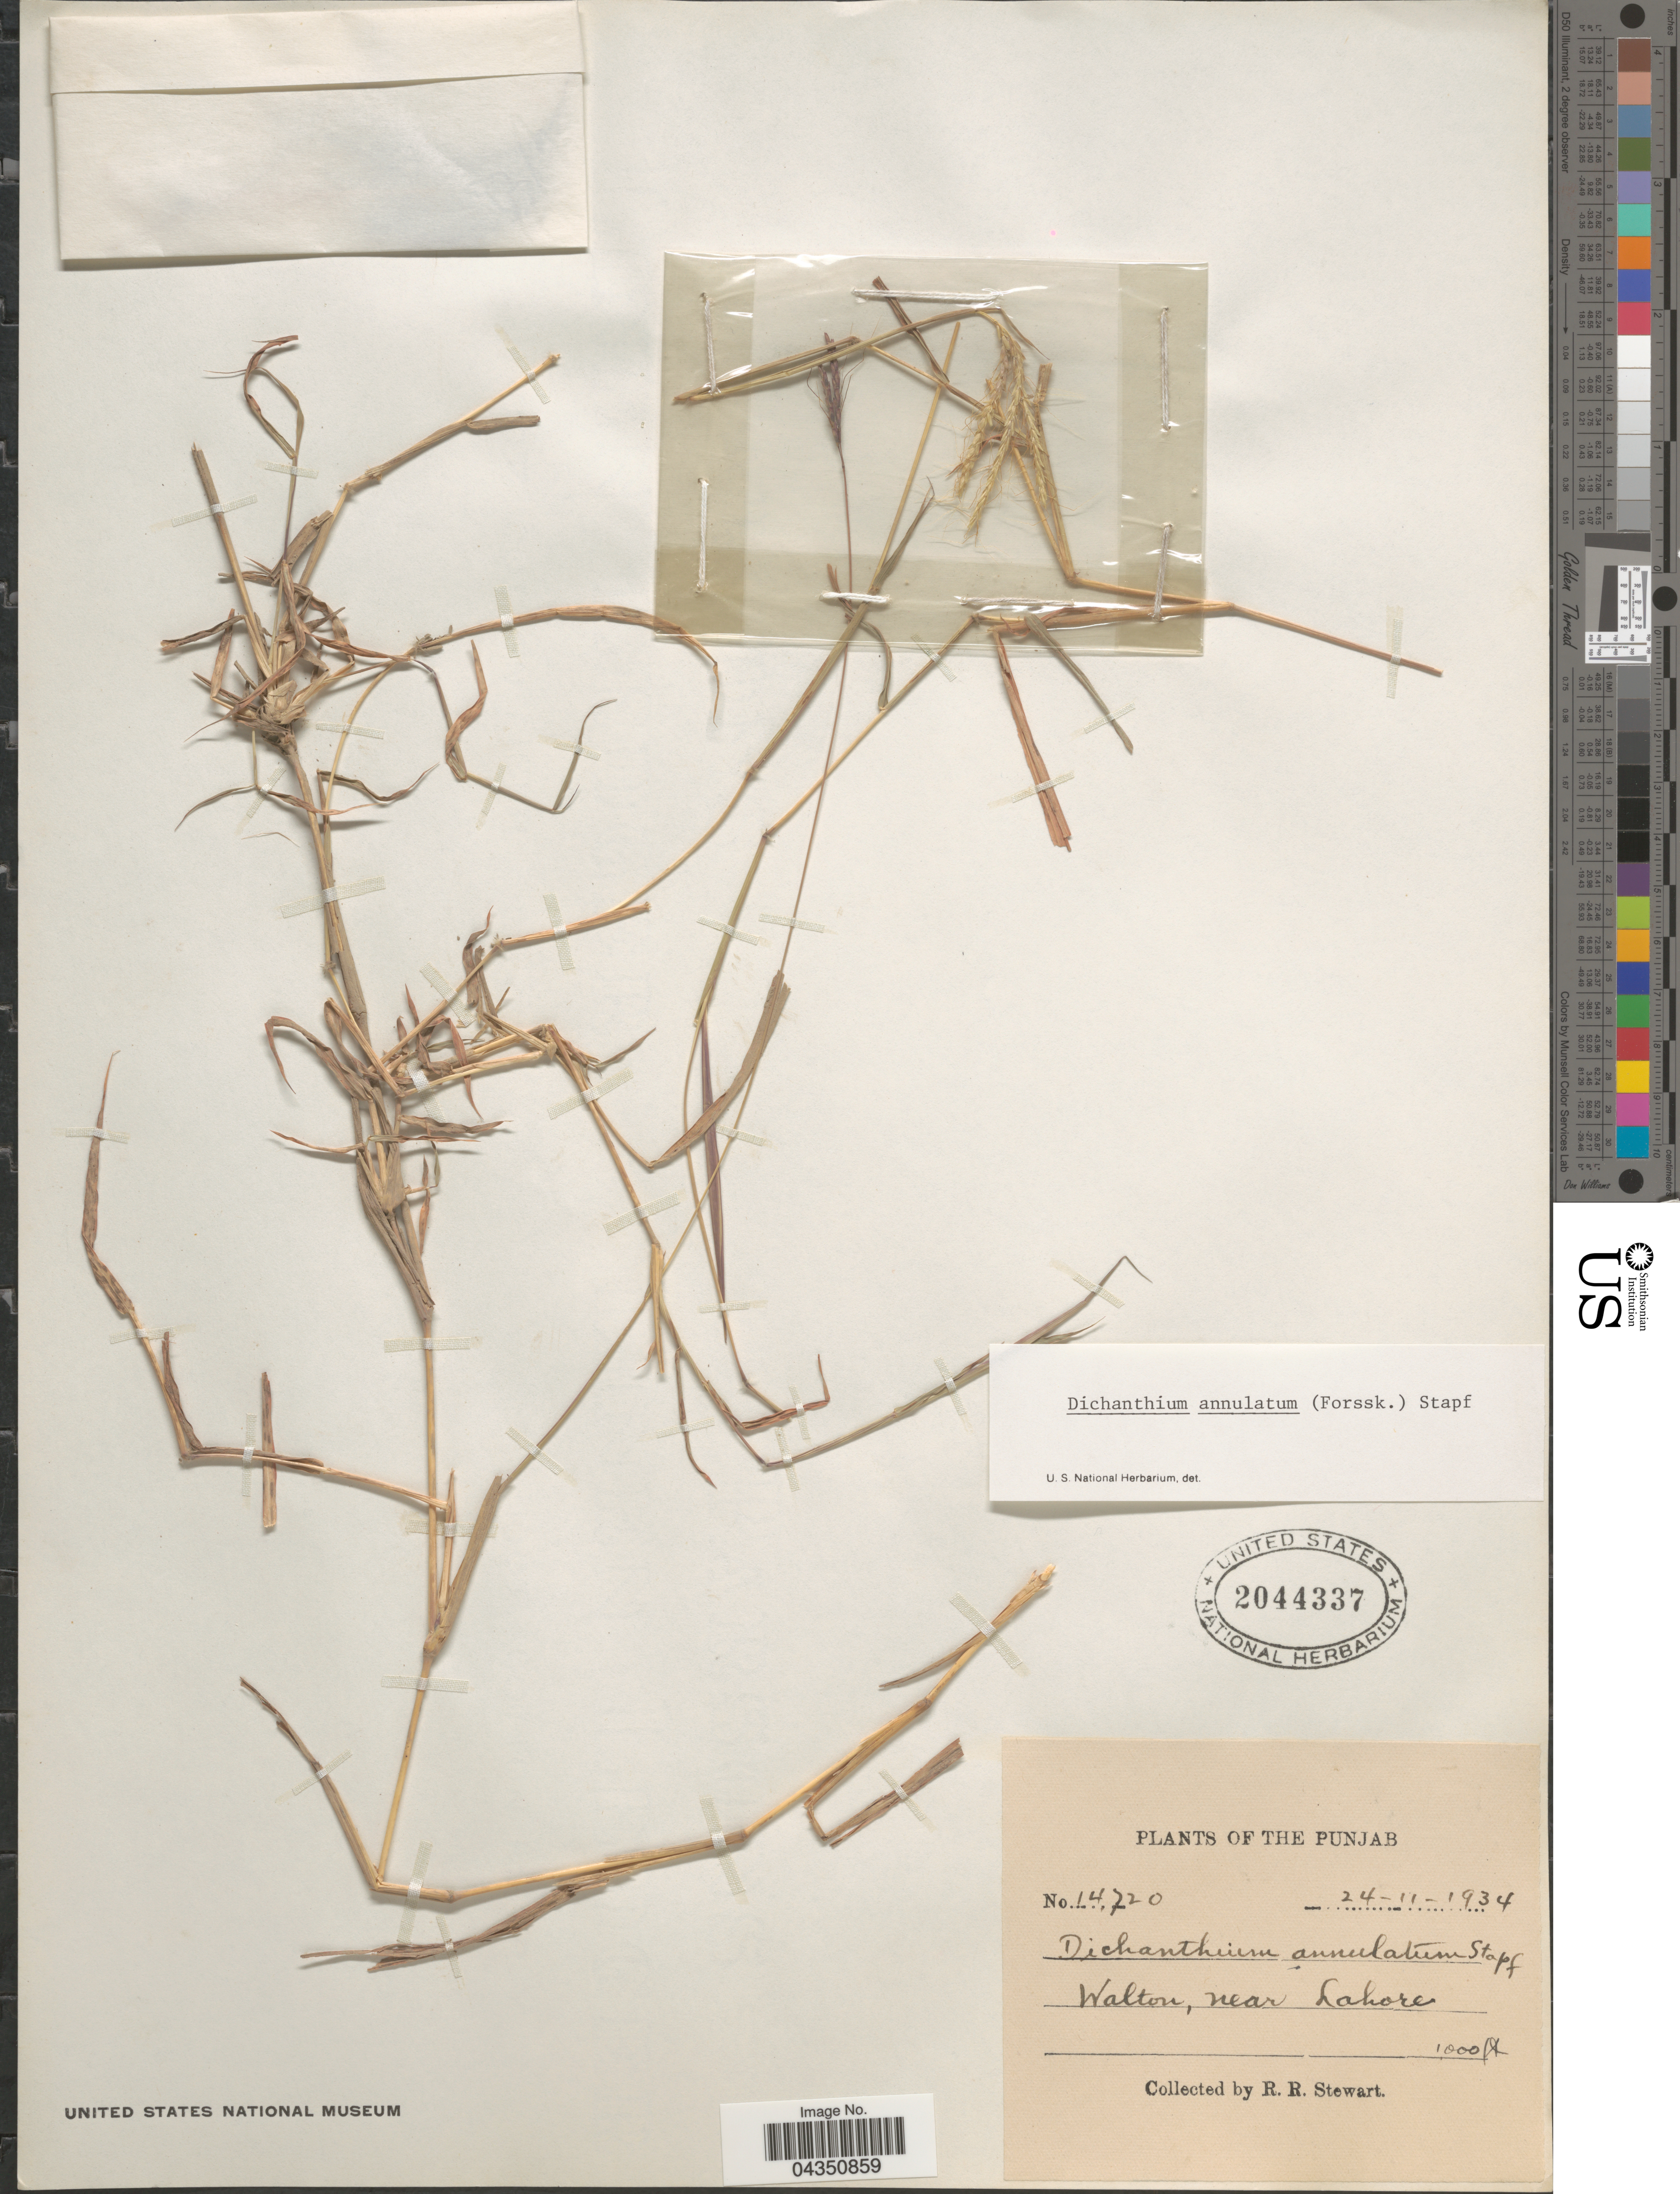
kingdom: Plantae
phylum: Tracheophyta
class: Liliopsida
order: Poales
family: Poaceae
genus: Dichanthium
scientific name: Dichanthium annulatum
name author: (Forssk.) Stapf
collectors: R. Stewart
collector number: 14720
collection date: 1934-11-24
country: Pakistan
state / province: Punjab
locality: The Punjab. Walton, near Lahore.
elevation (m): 305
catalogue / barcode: US 2044337